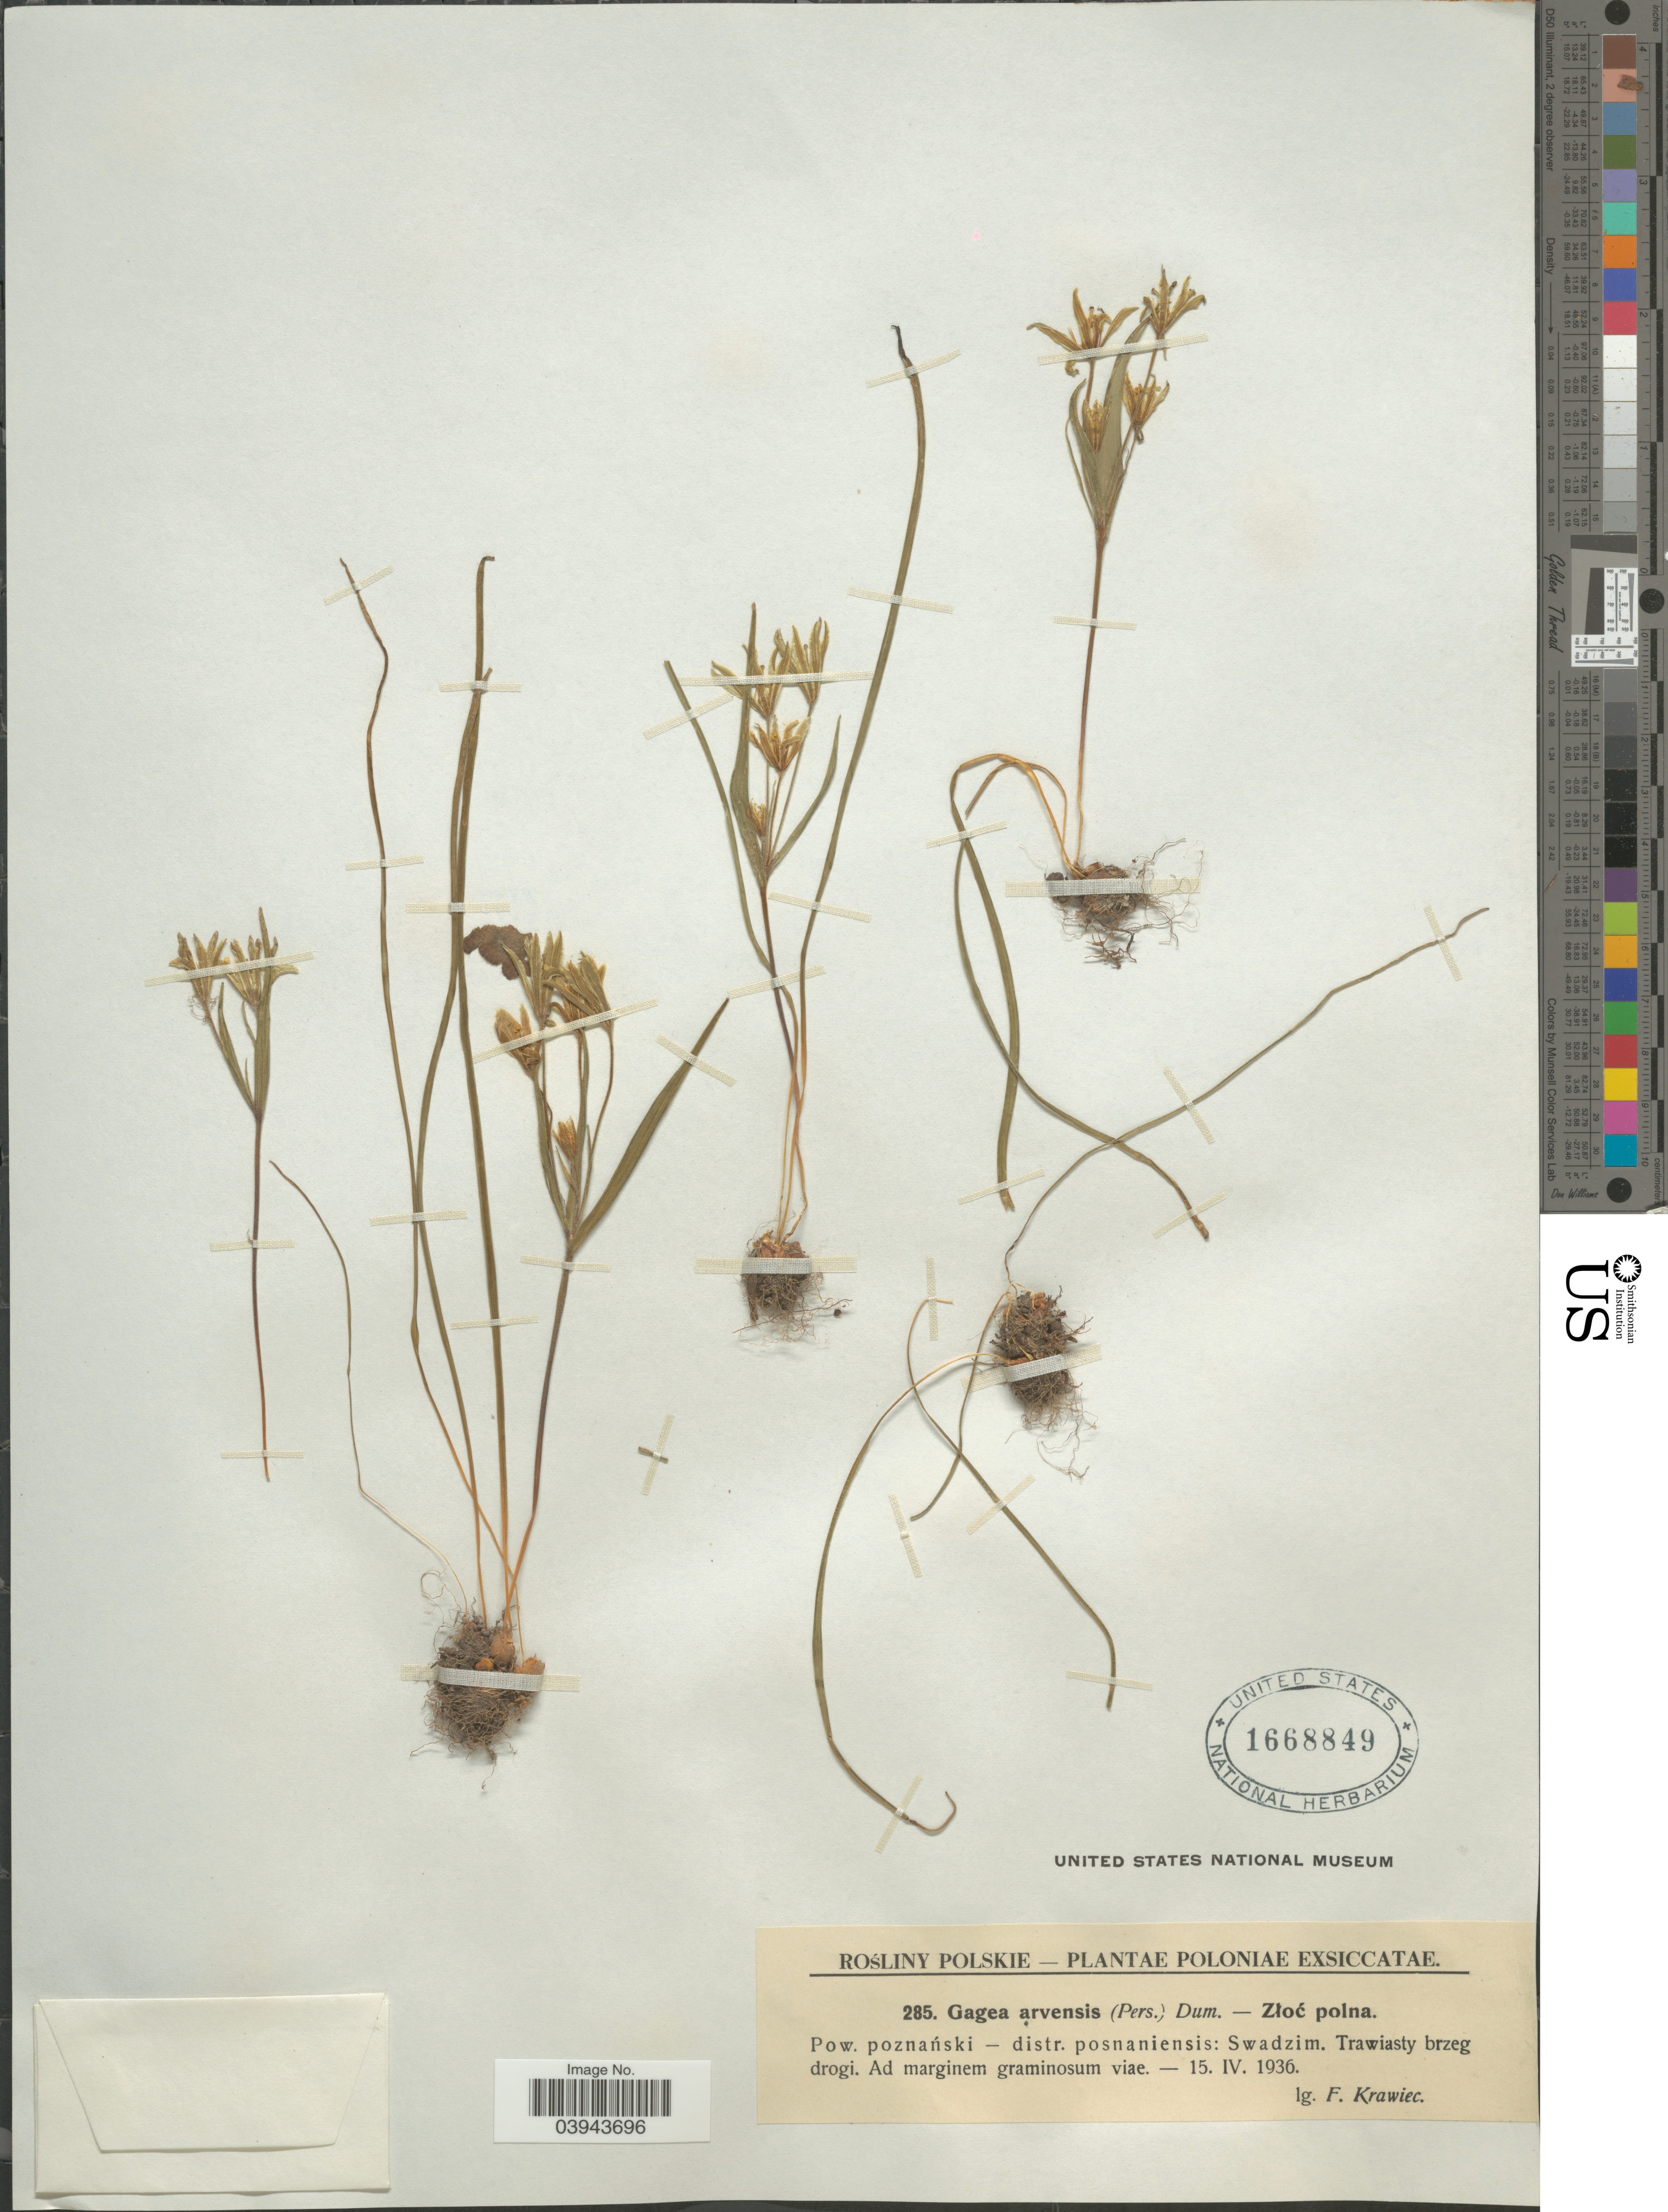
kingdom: Plantae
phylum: Tracheophyta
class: Liliopsida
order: Liliales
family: Liliaceae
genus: Gagea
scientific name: Gagea arvensis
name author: (Pers.) Dumort.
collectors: F. Krawiec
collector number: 285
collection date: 1936-04-15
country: Poland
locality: Poloniæ. Pow. poznanski - distr. posnaniensis: Swadzim. Trawiasty brzeg drogi.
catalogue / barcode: US 1668849